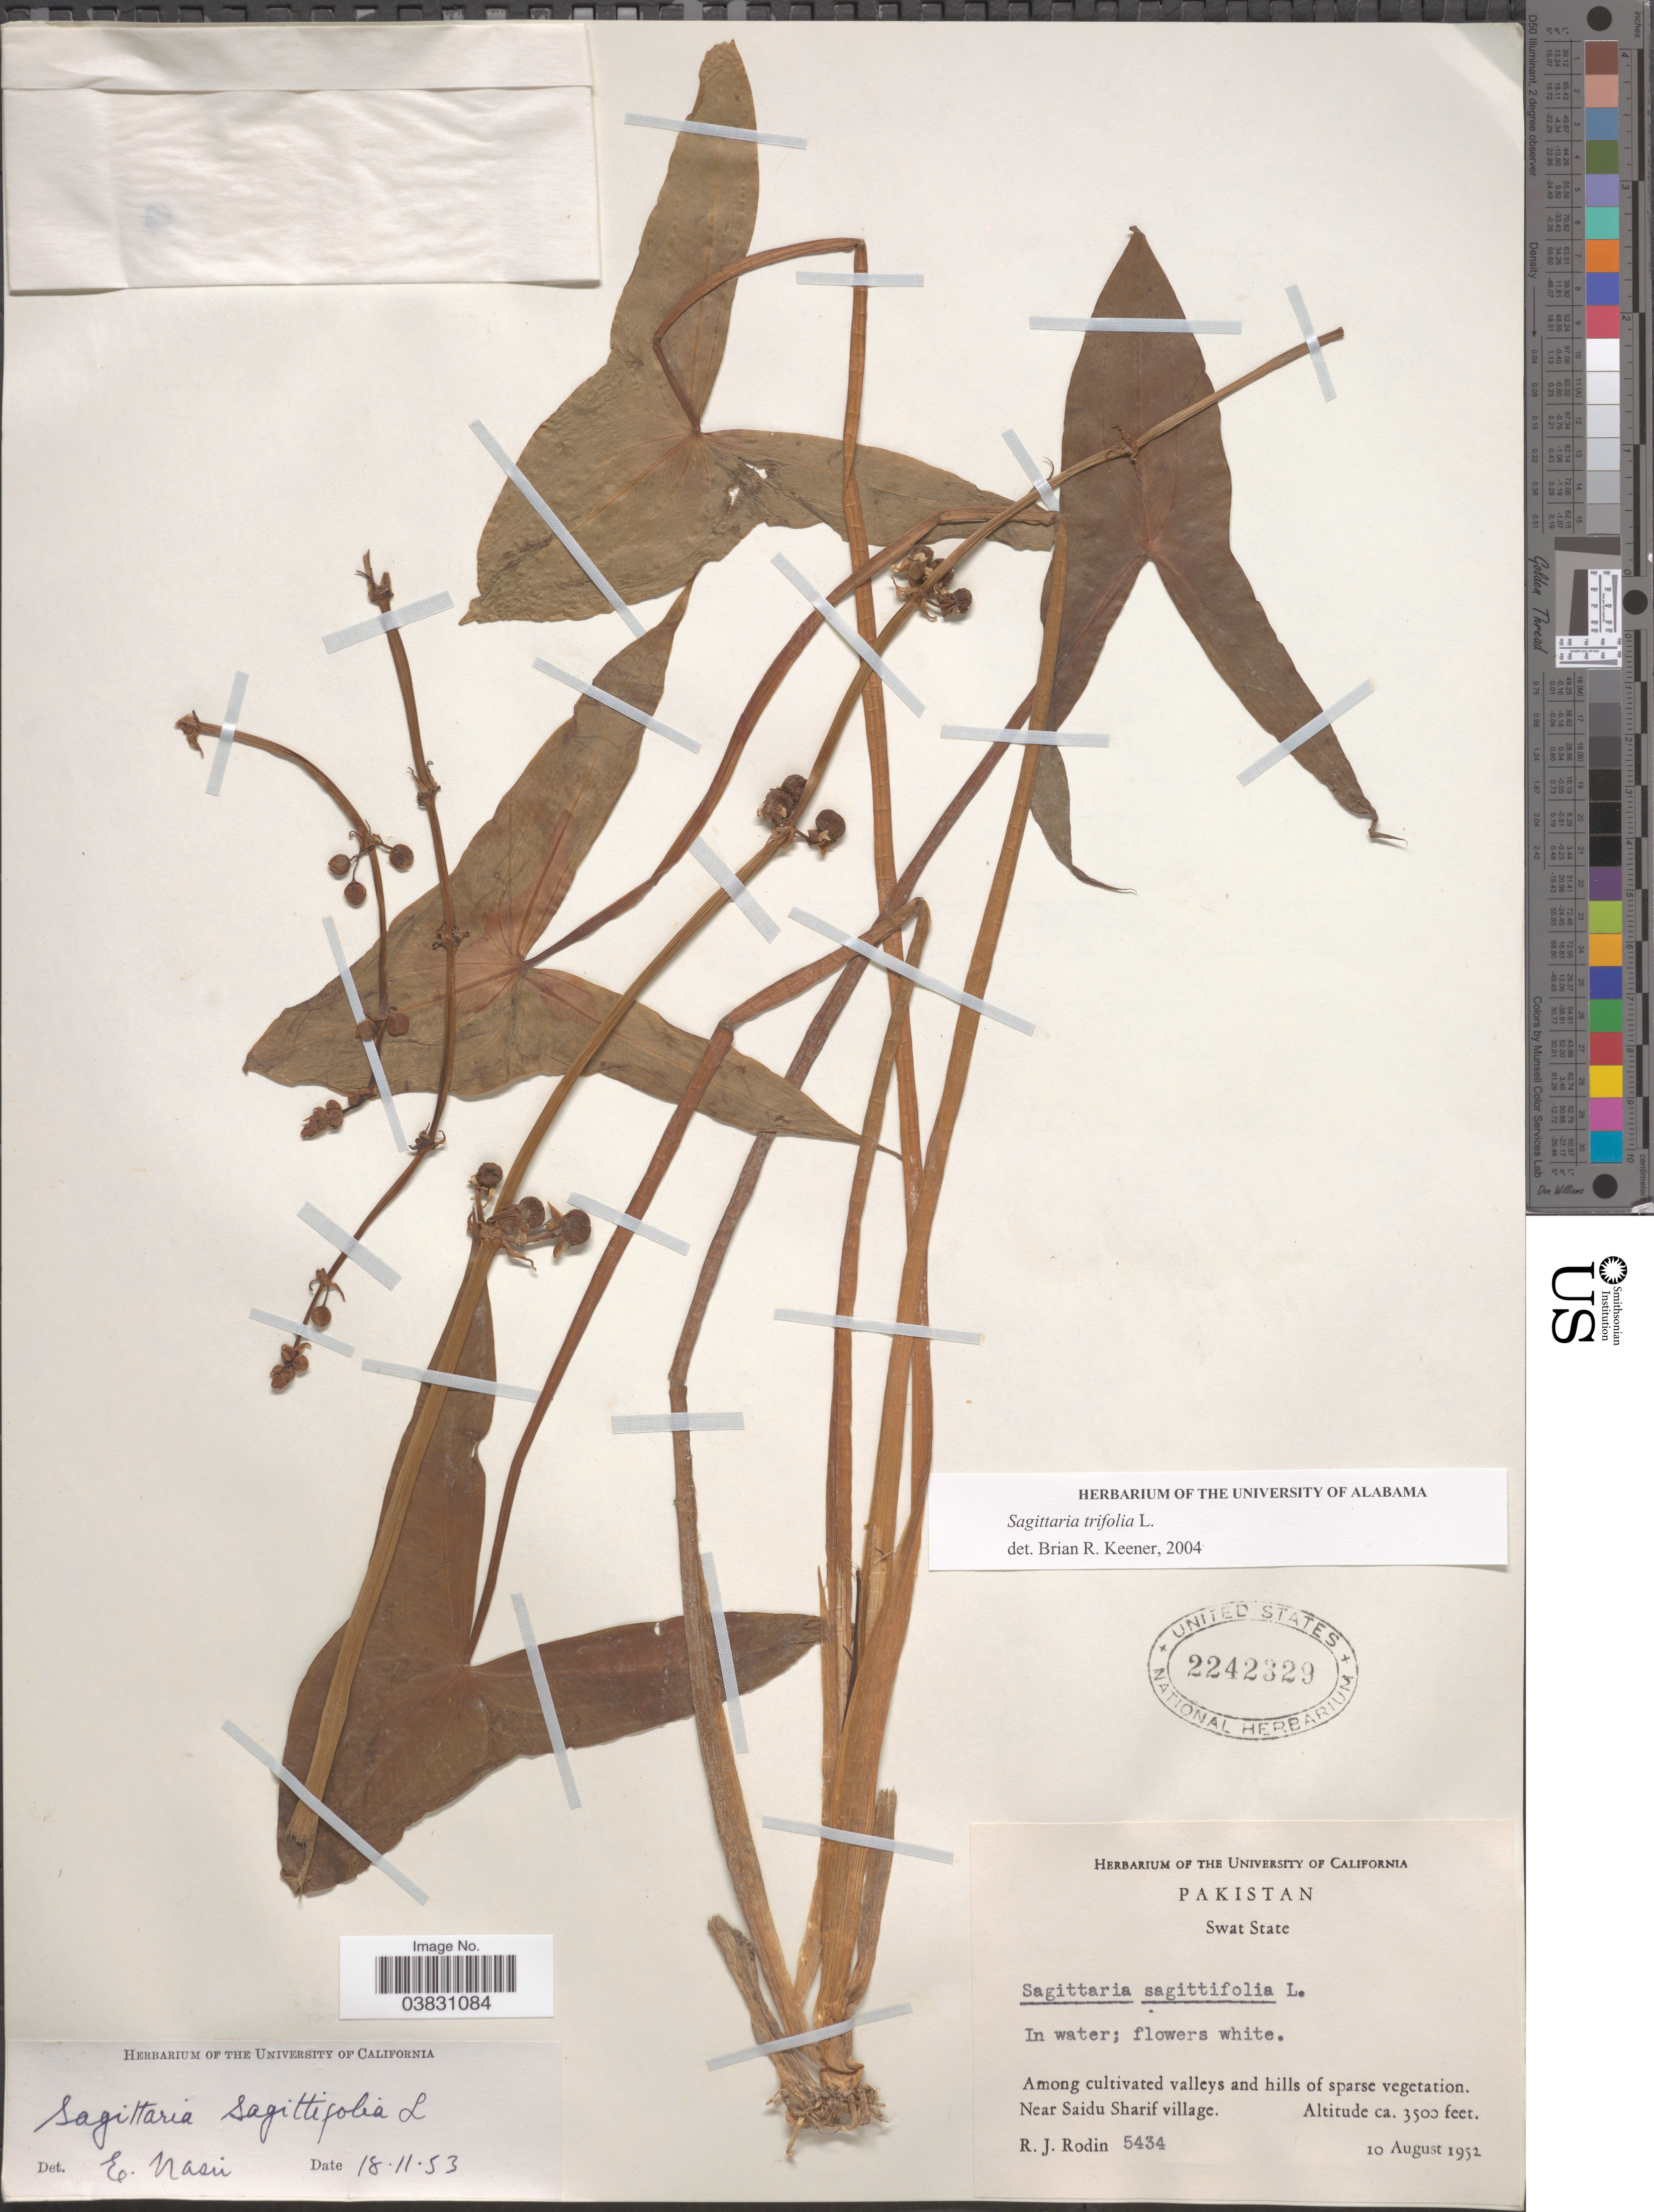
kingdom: Plantae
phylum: Tracheophyta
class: Liliopsida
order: Alismatales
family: Alismataceae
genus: Sagittaria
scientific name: Sagittaria trifolia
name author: L.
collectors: R. J. Rodin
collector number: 5434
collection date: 1952-08-10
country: Pakistan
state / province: Khyber Pakhtunkhwa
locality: Swat State. Among cultivated valleys and hills of sparse vegetation. Near Saidu Sharif village.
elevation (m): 1067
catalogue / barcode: US 2242329